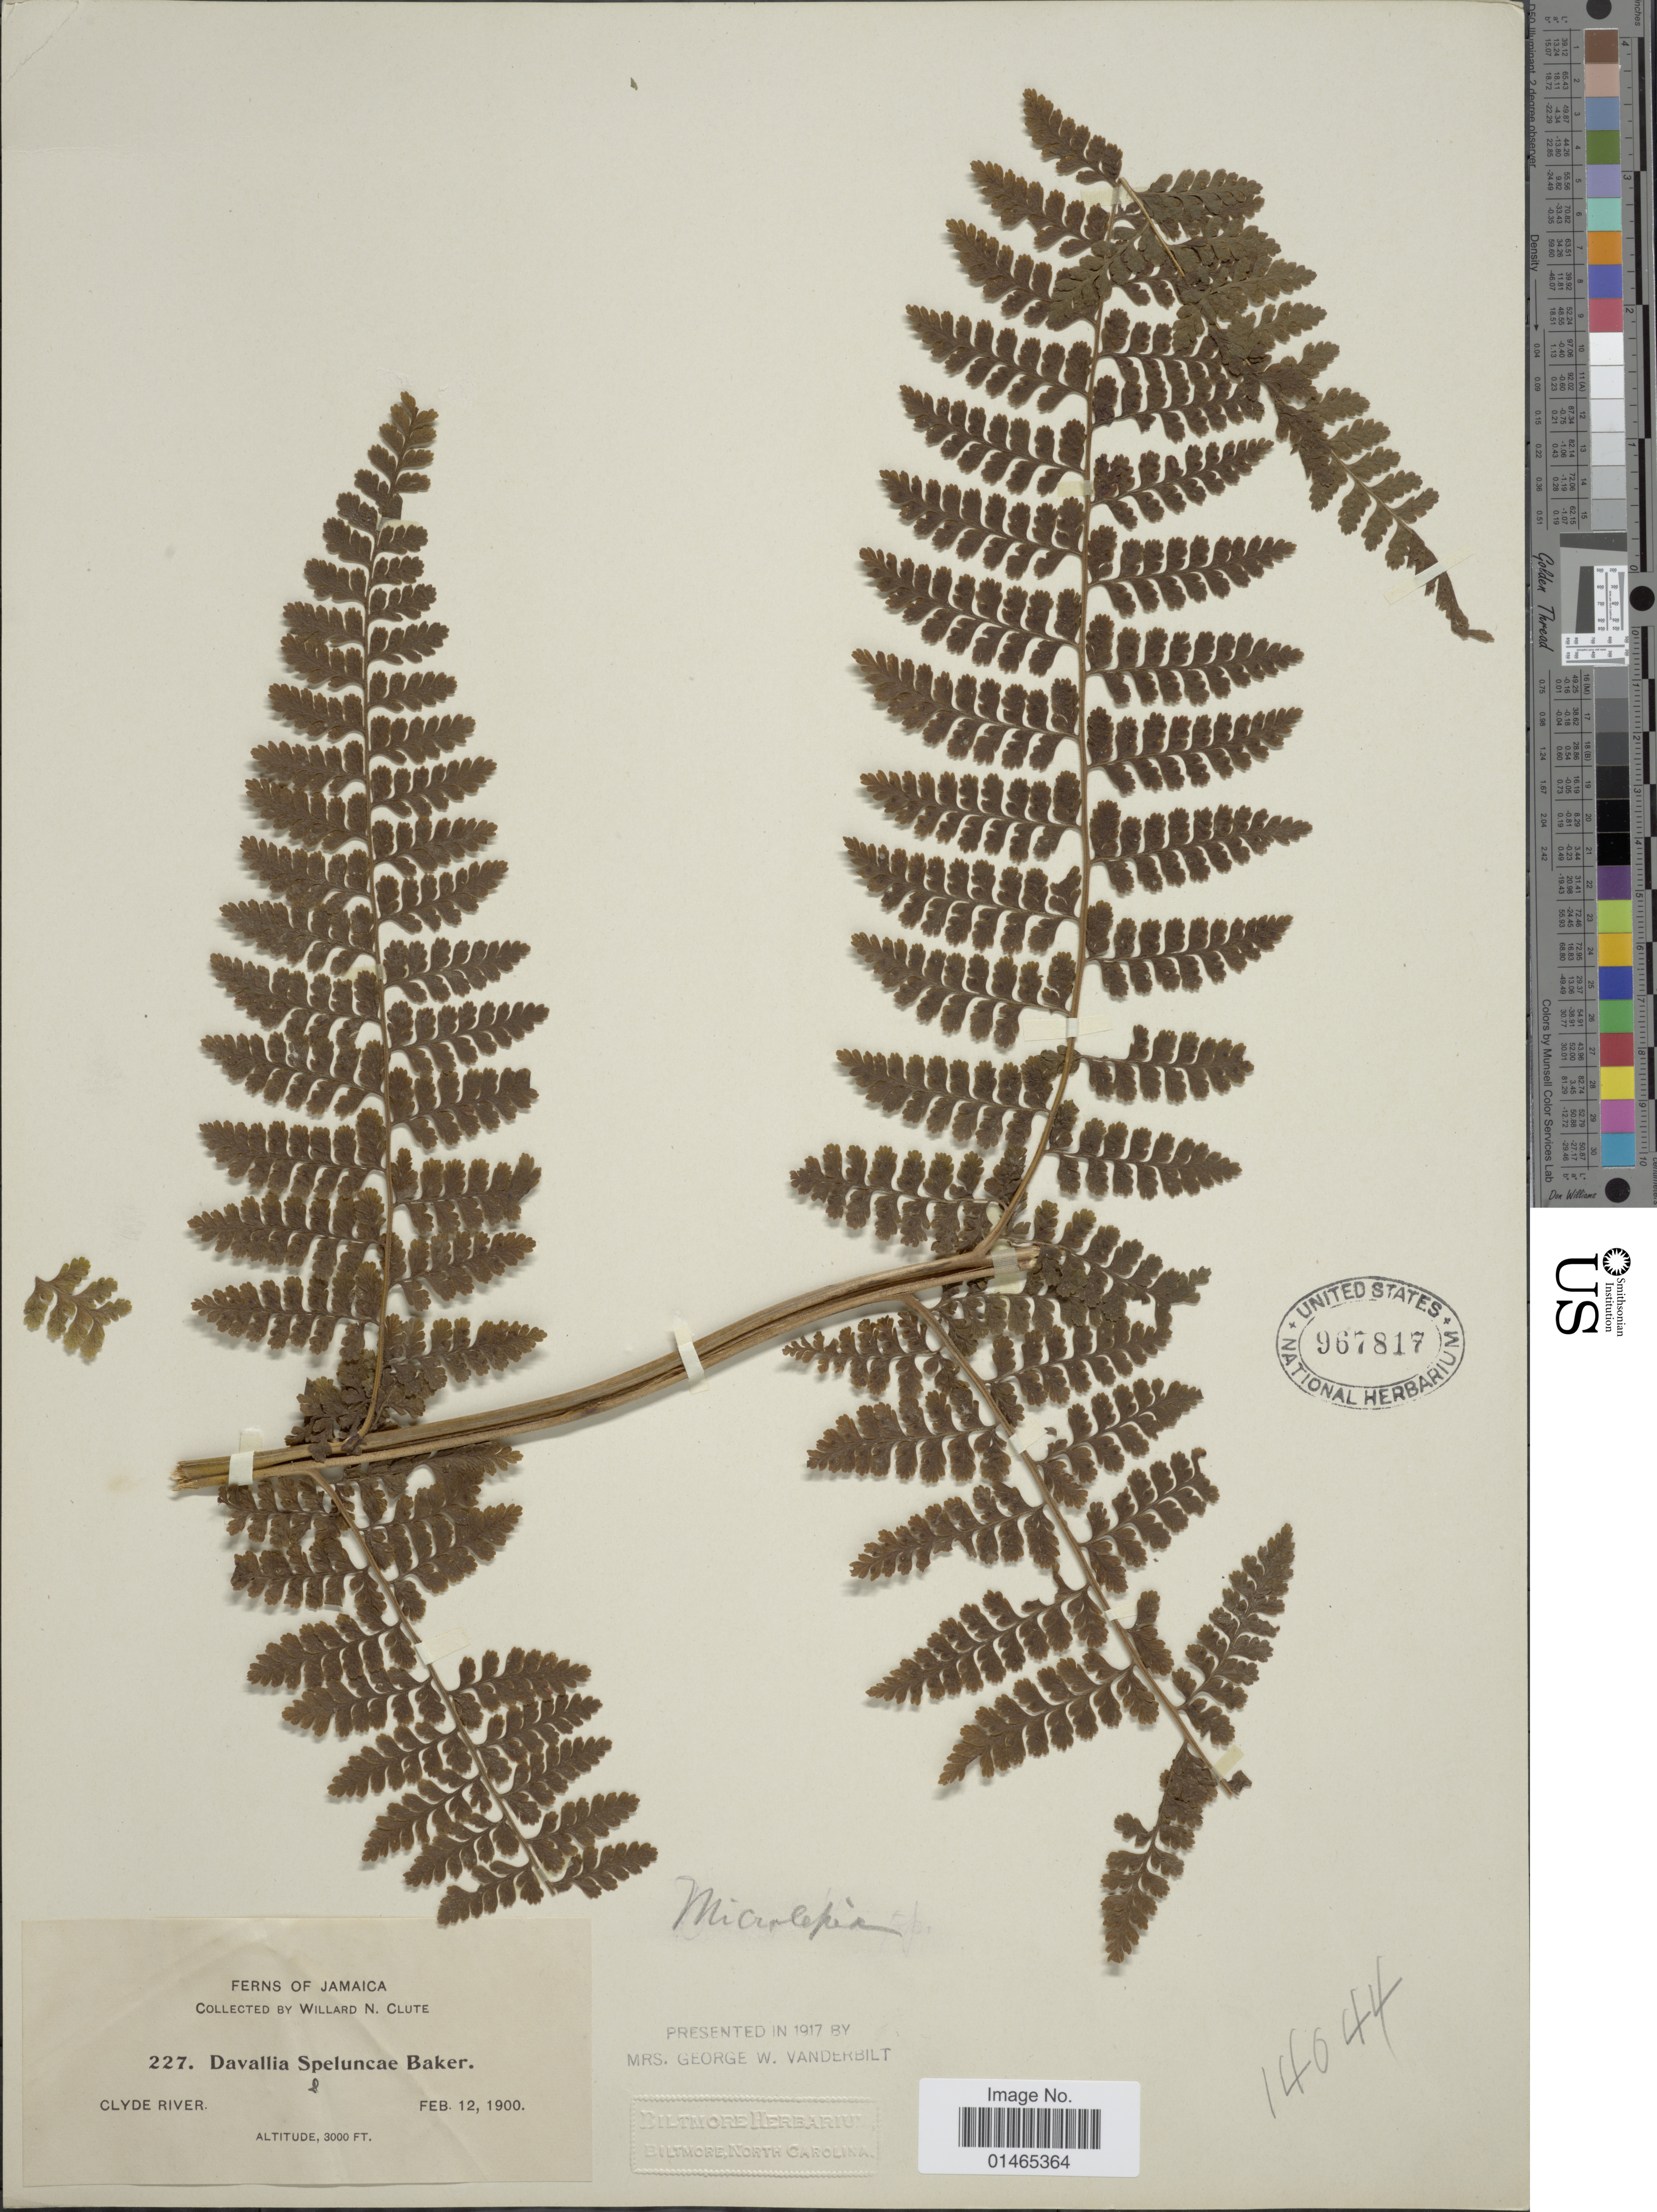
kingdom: Plantae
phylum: Tracheophyta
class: Polypodiopsida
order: Polypodiales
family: Dennstaedtiaceae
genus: Microlepia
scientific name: Microlepia jamaicensis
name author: (Hook.) Fée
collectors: W. N. Clute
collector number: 227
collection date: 1900-02-12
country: Jamaica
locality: Clyde River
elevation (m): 914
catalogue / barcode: US 967817